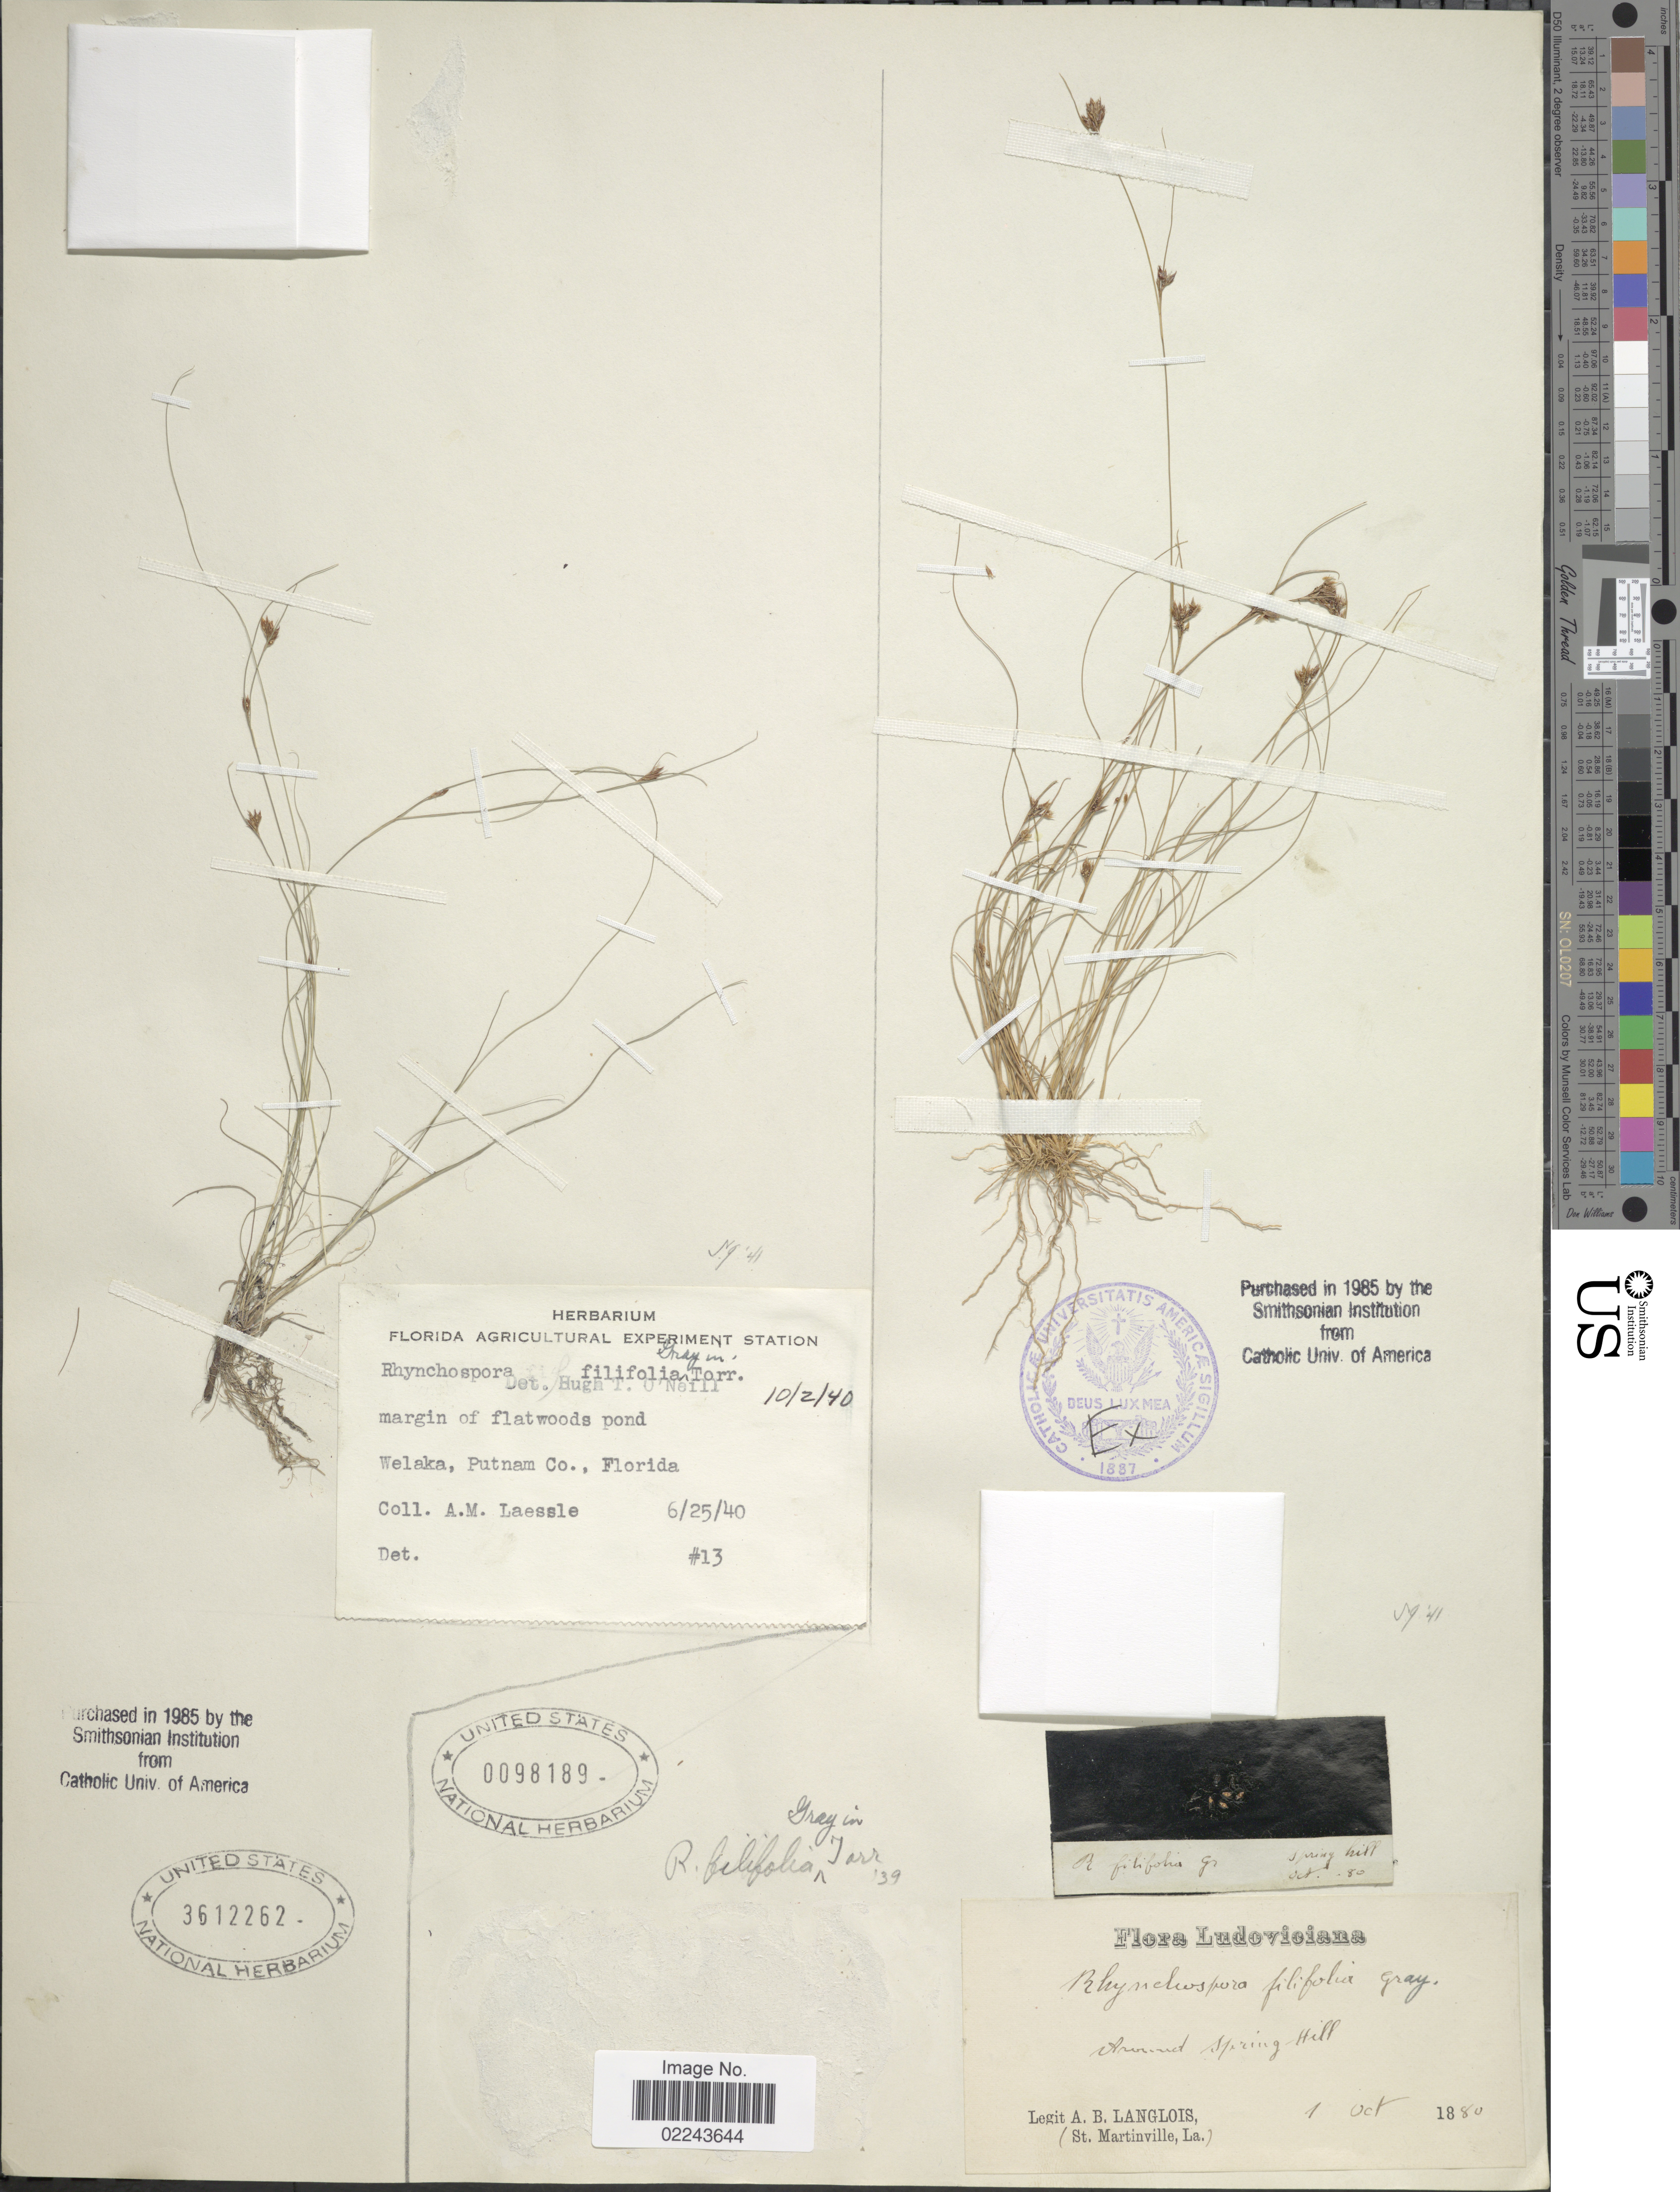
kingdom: Plantae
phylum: Tracheophyta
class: Liliopsida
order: Poales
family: Cyperaceae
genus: Rhynchospora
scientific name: Rhynchospora filifolia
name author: A. Gray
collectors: A. Langlois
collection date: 1880-10-01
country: United States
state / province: Louisiana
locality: Ludoviciana, around Spring Hill, St. Martinville, La.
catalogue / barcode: US 98189-2